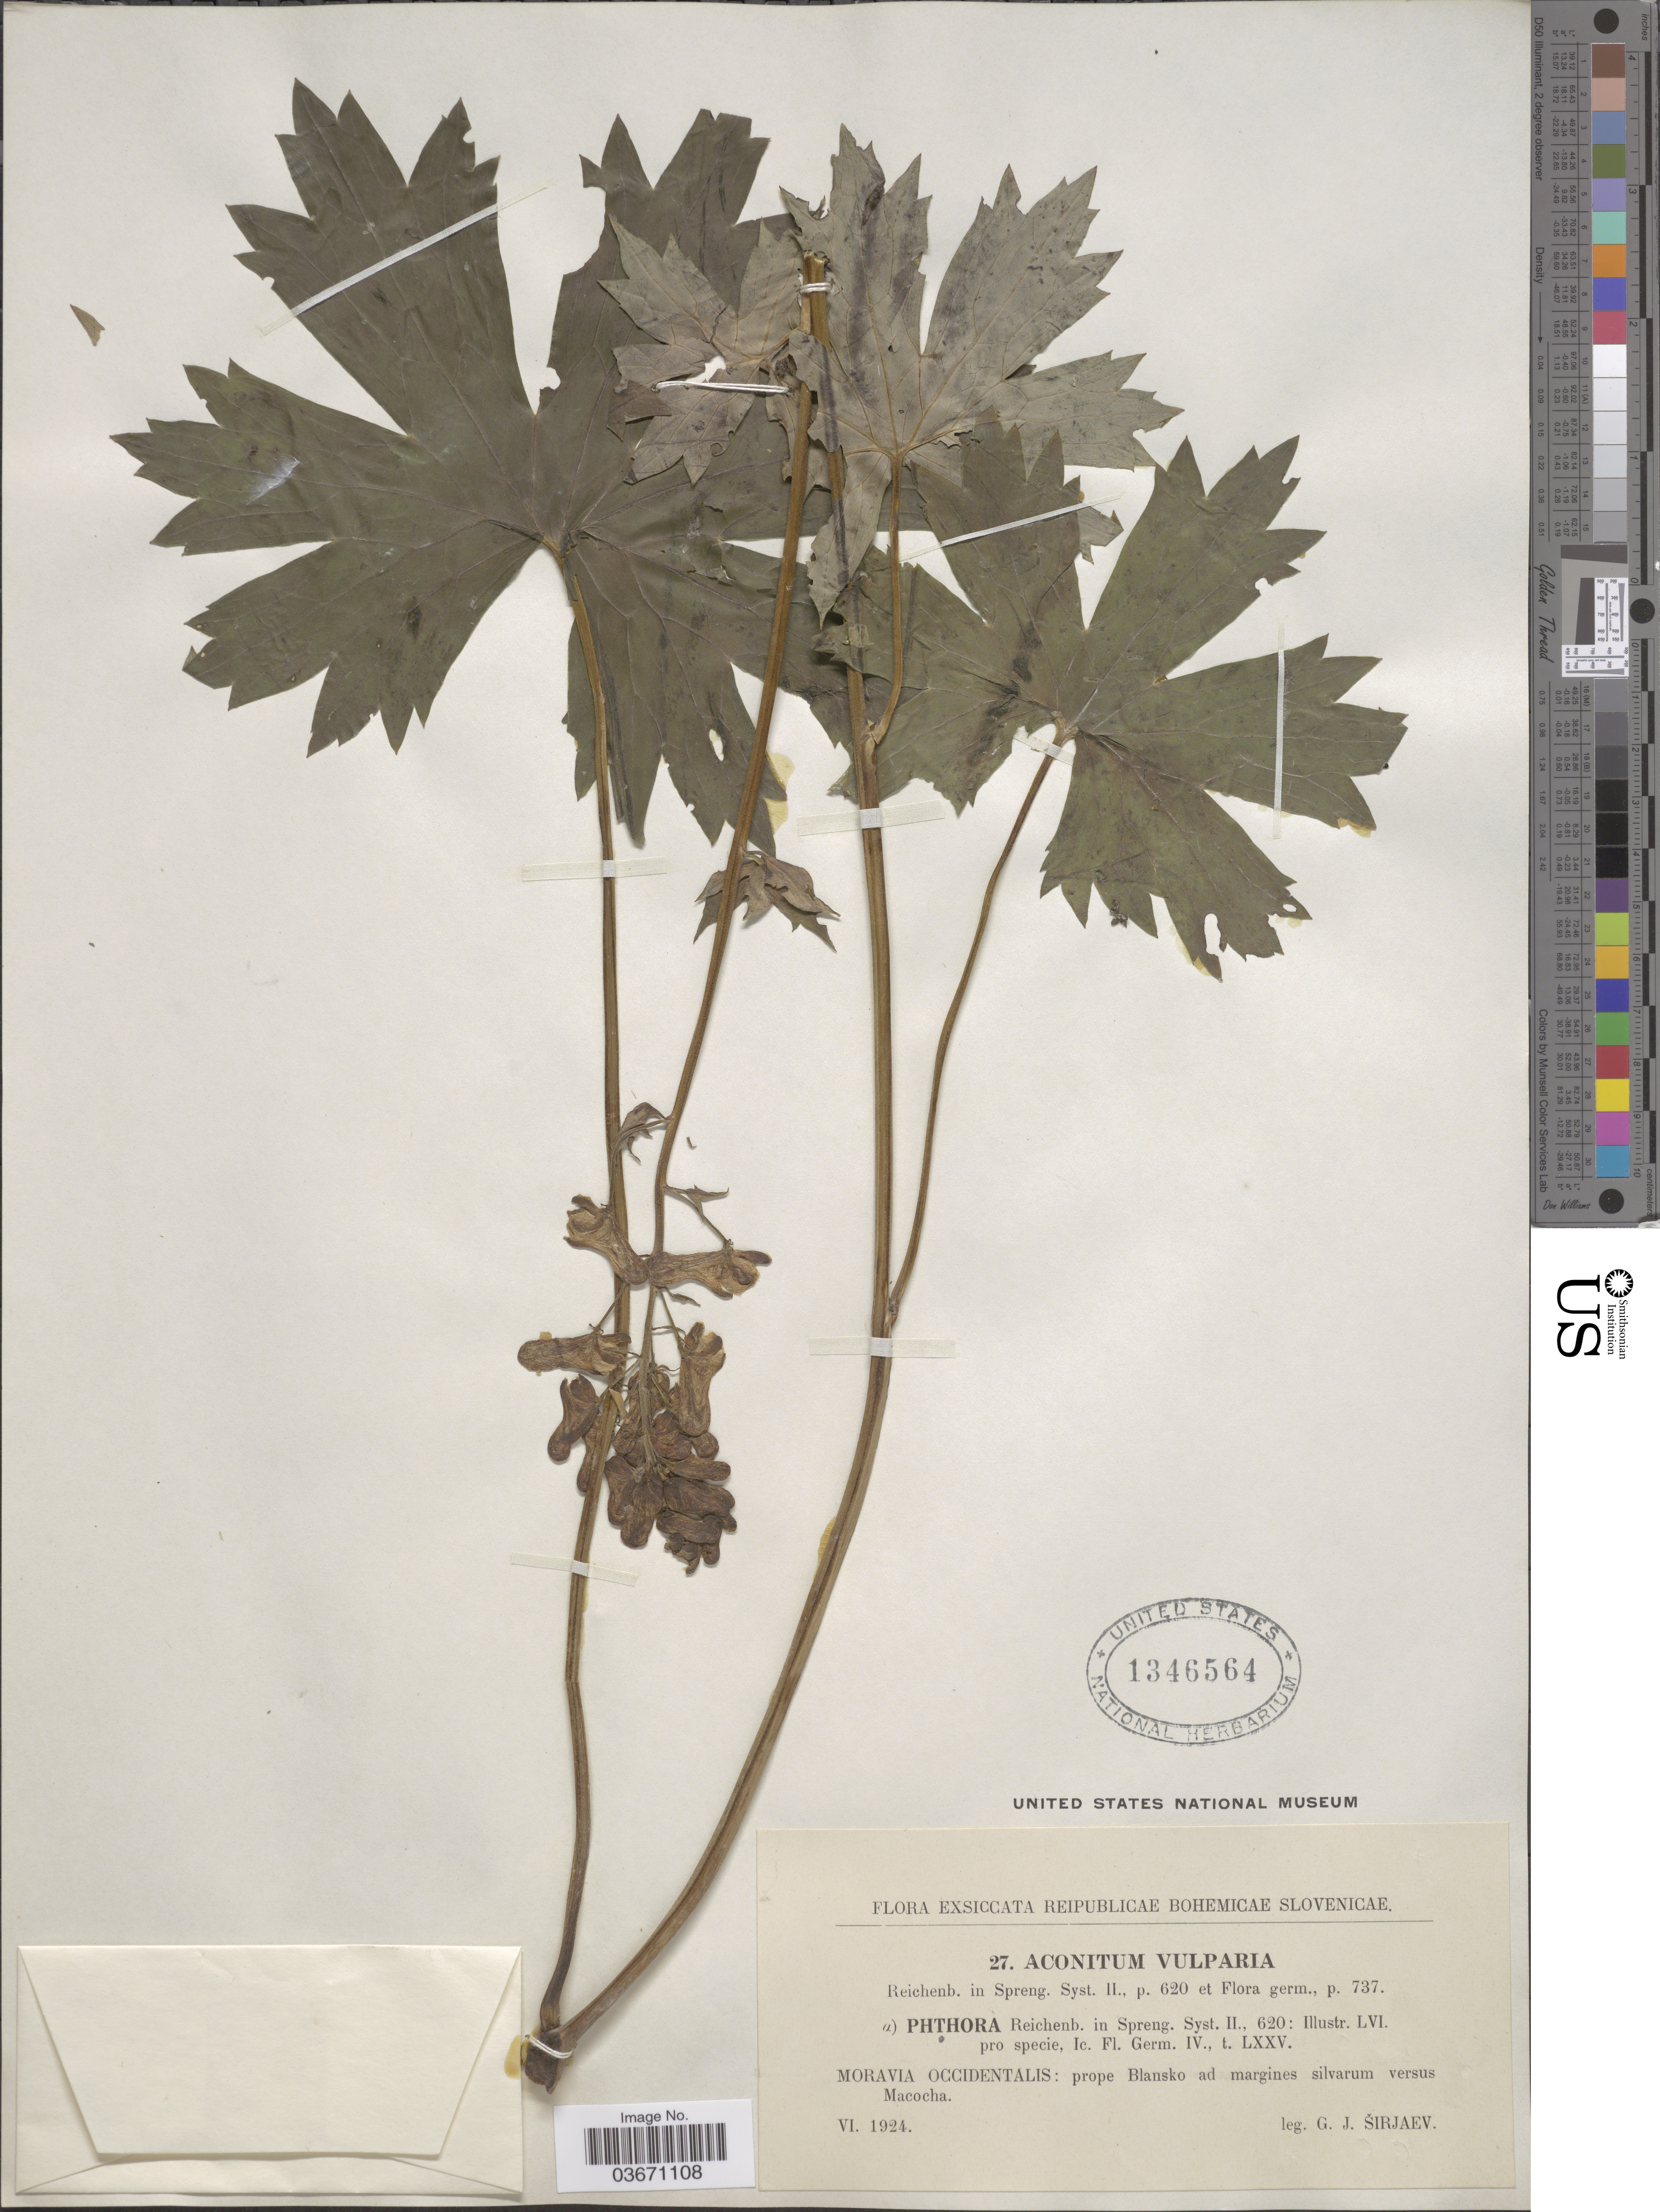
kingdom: Plantae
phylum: Tracheophyta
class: Magnoliopsida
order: Ranunculales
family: Ranunculaceae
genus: Aconitum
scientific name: Aconitum vulparia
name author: Rchb.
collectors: G. Sirjaev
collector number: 27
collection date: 1924-06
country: Czechia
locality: Moravia Occidentalis: prope Blansko ad margines silvarum versus Macocha.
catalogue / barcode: US 1346564